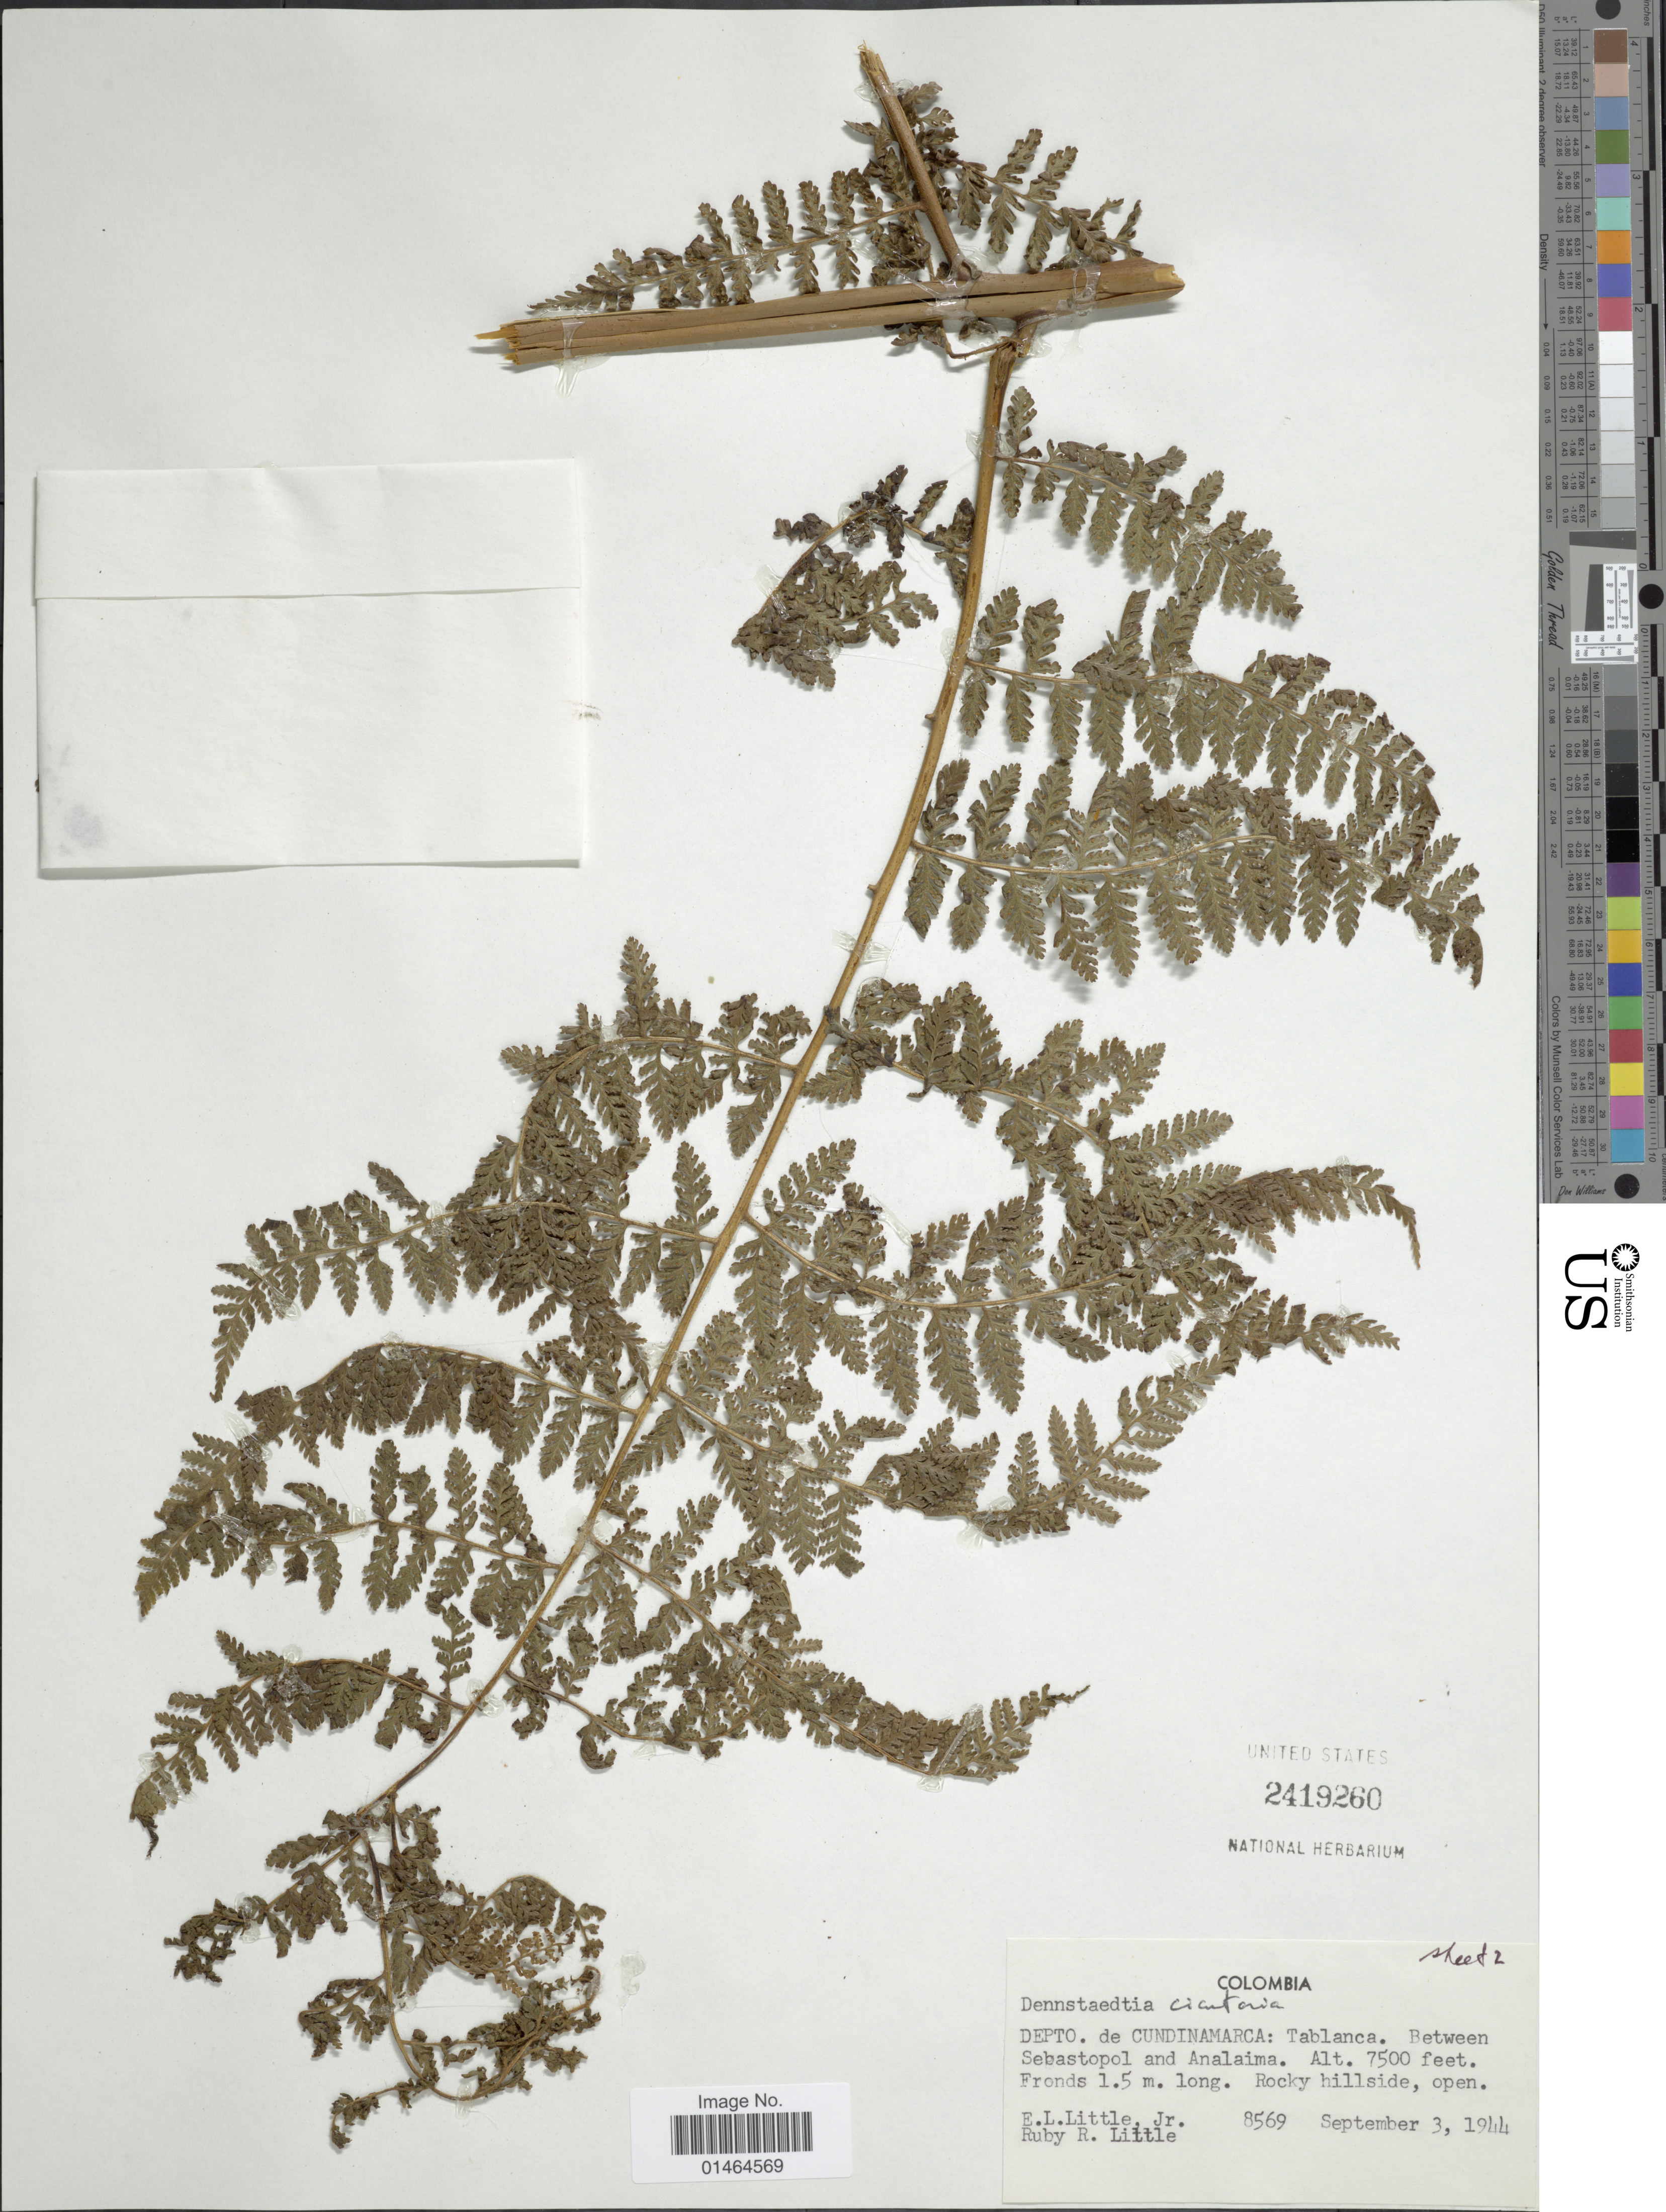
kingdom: Plantae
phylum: Tracheophyta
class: Polypodiopsida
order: Polypodiales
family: Dennstaedtiaceae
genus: Dennstaedtia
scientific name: Dennstaedtia cicutaria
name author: (Sw.) T. Moore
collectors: E. L. Little & R. R. Little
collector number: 8569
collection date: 1944-09-03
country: Colombia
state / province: Cundinamarca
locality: Tablanca. Between Sebastopol and Analaima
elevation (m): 2286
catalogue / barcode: US 2419260